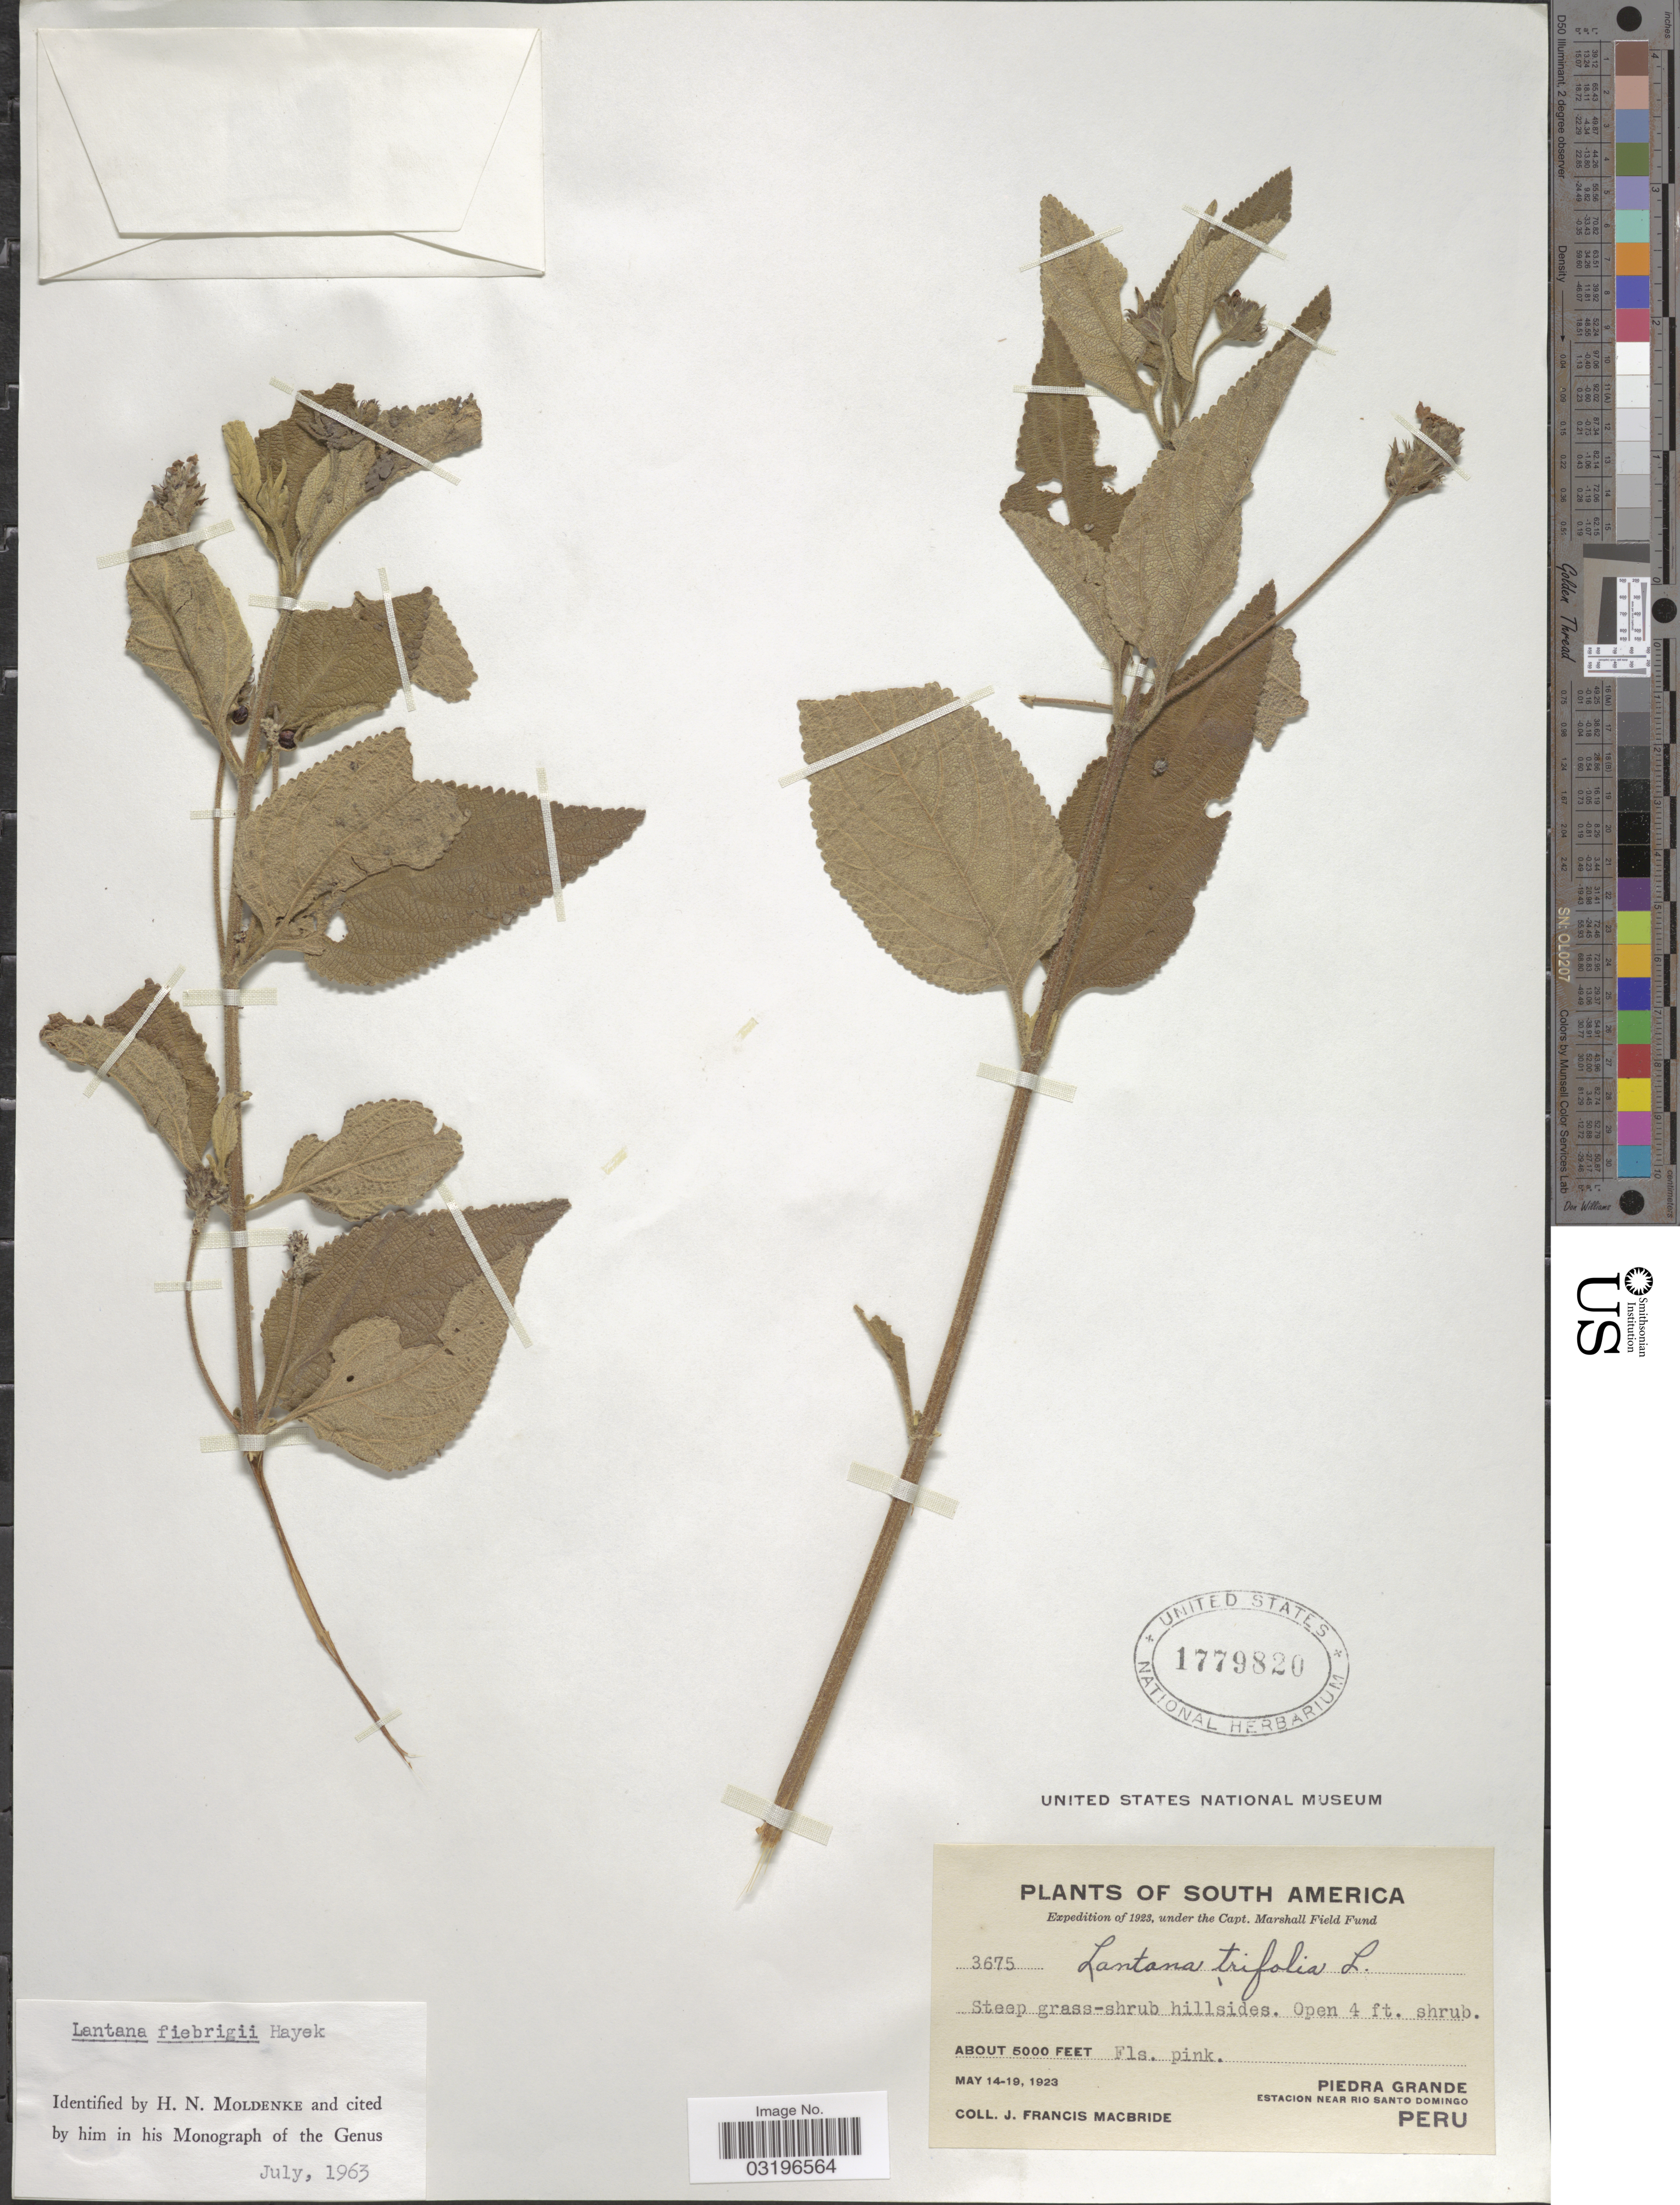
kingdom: Plantae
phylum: Tracheophyta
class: Magnoliopsida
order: Lamiales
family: Verbenaceae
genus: Lantana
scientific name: Lantana fiebrigii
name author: Hayek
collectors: J. F. Macbride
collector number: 3675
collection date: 1923-05-14/1923-05-19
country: Peru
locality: Piedra Grande, Estacion near Rio Santo Domingo.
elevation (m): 1524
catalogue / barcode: US 1779820